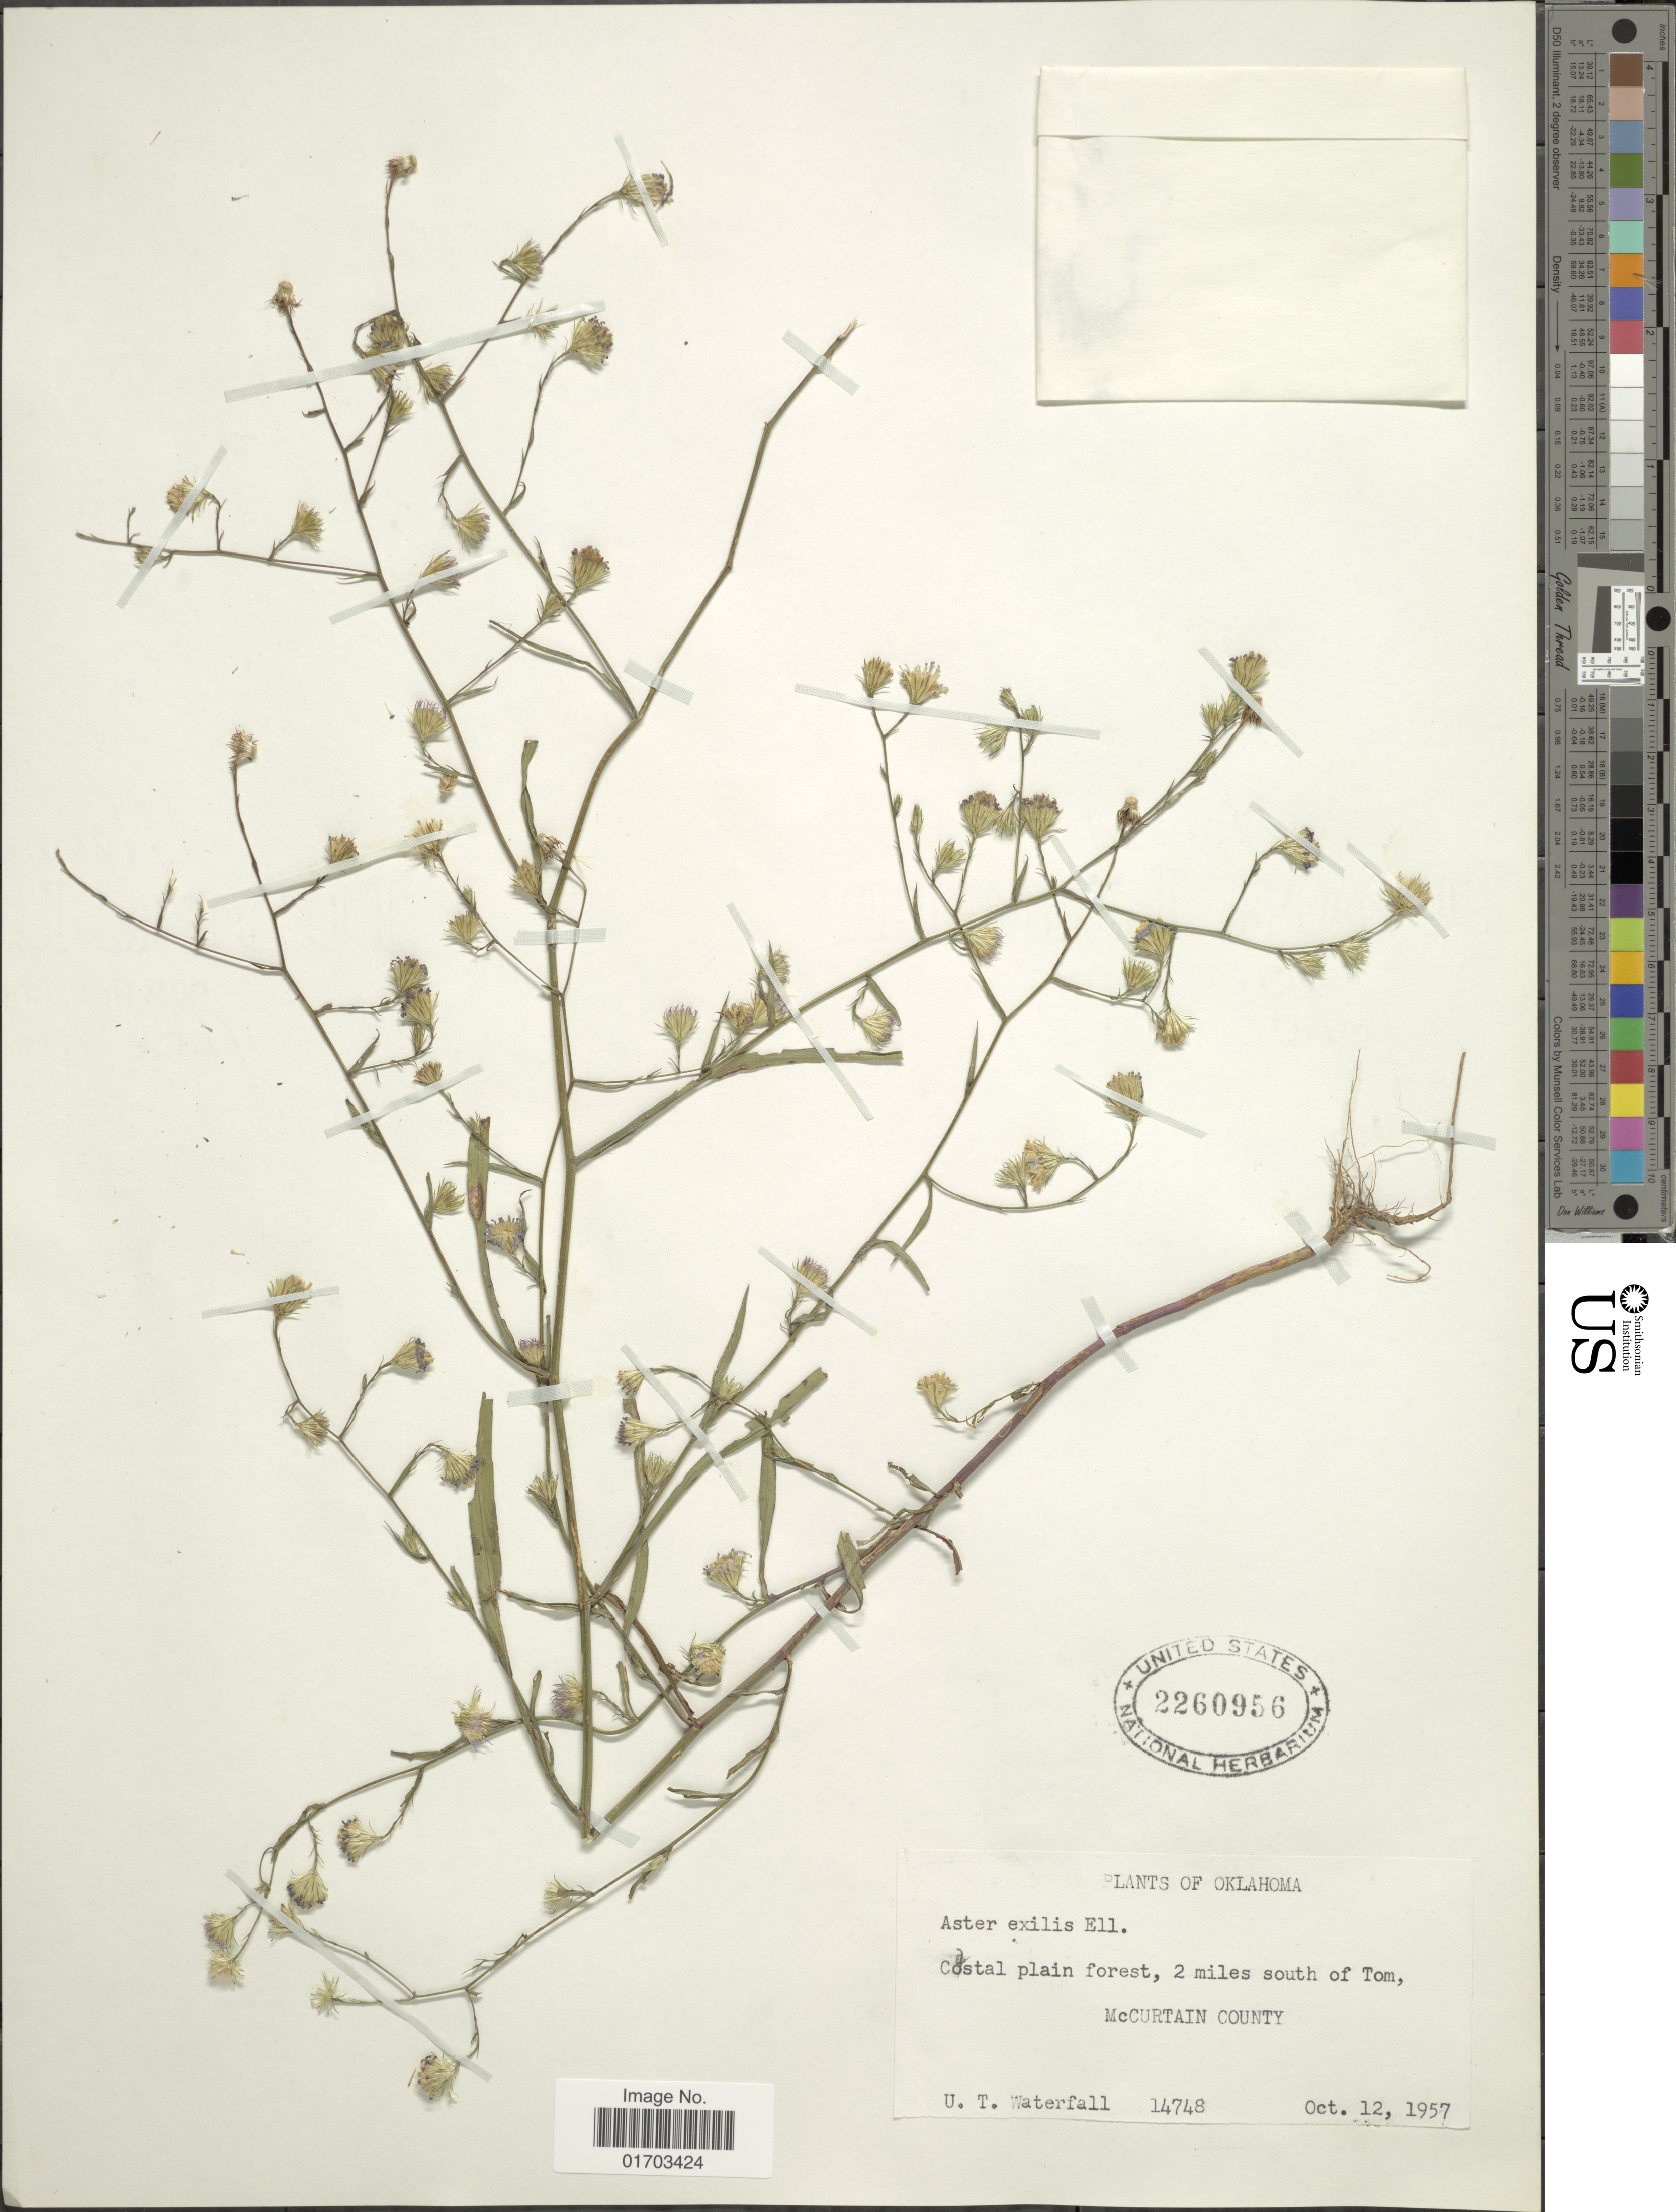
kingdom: Plantae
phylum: Tracheophyta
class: Magnoliopsida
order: Asterales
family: Asteraceae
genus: Symphyotrichum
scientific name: Symphyotrichum subulatum var. ligulatum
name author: (Shinners) S.D. Sundb.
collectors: U. T. Waterfall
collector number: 14748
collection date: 1957-10-12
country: United States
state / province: Oklahoma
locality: Coastal plain forest, 2 miles south of Tom, McCurtain County.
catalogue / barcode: US 2260956